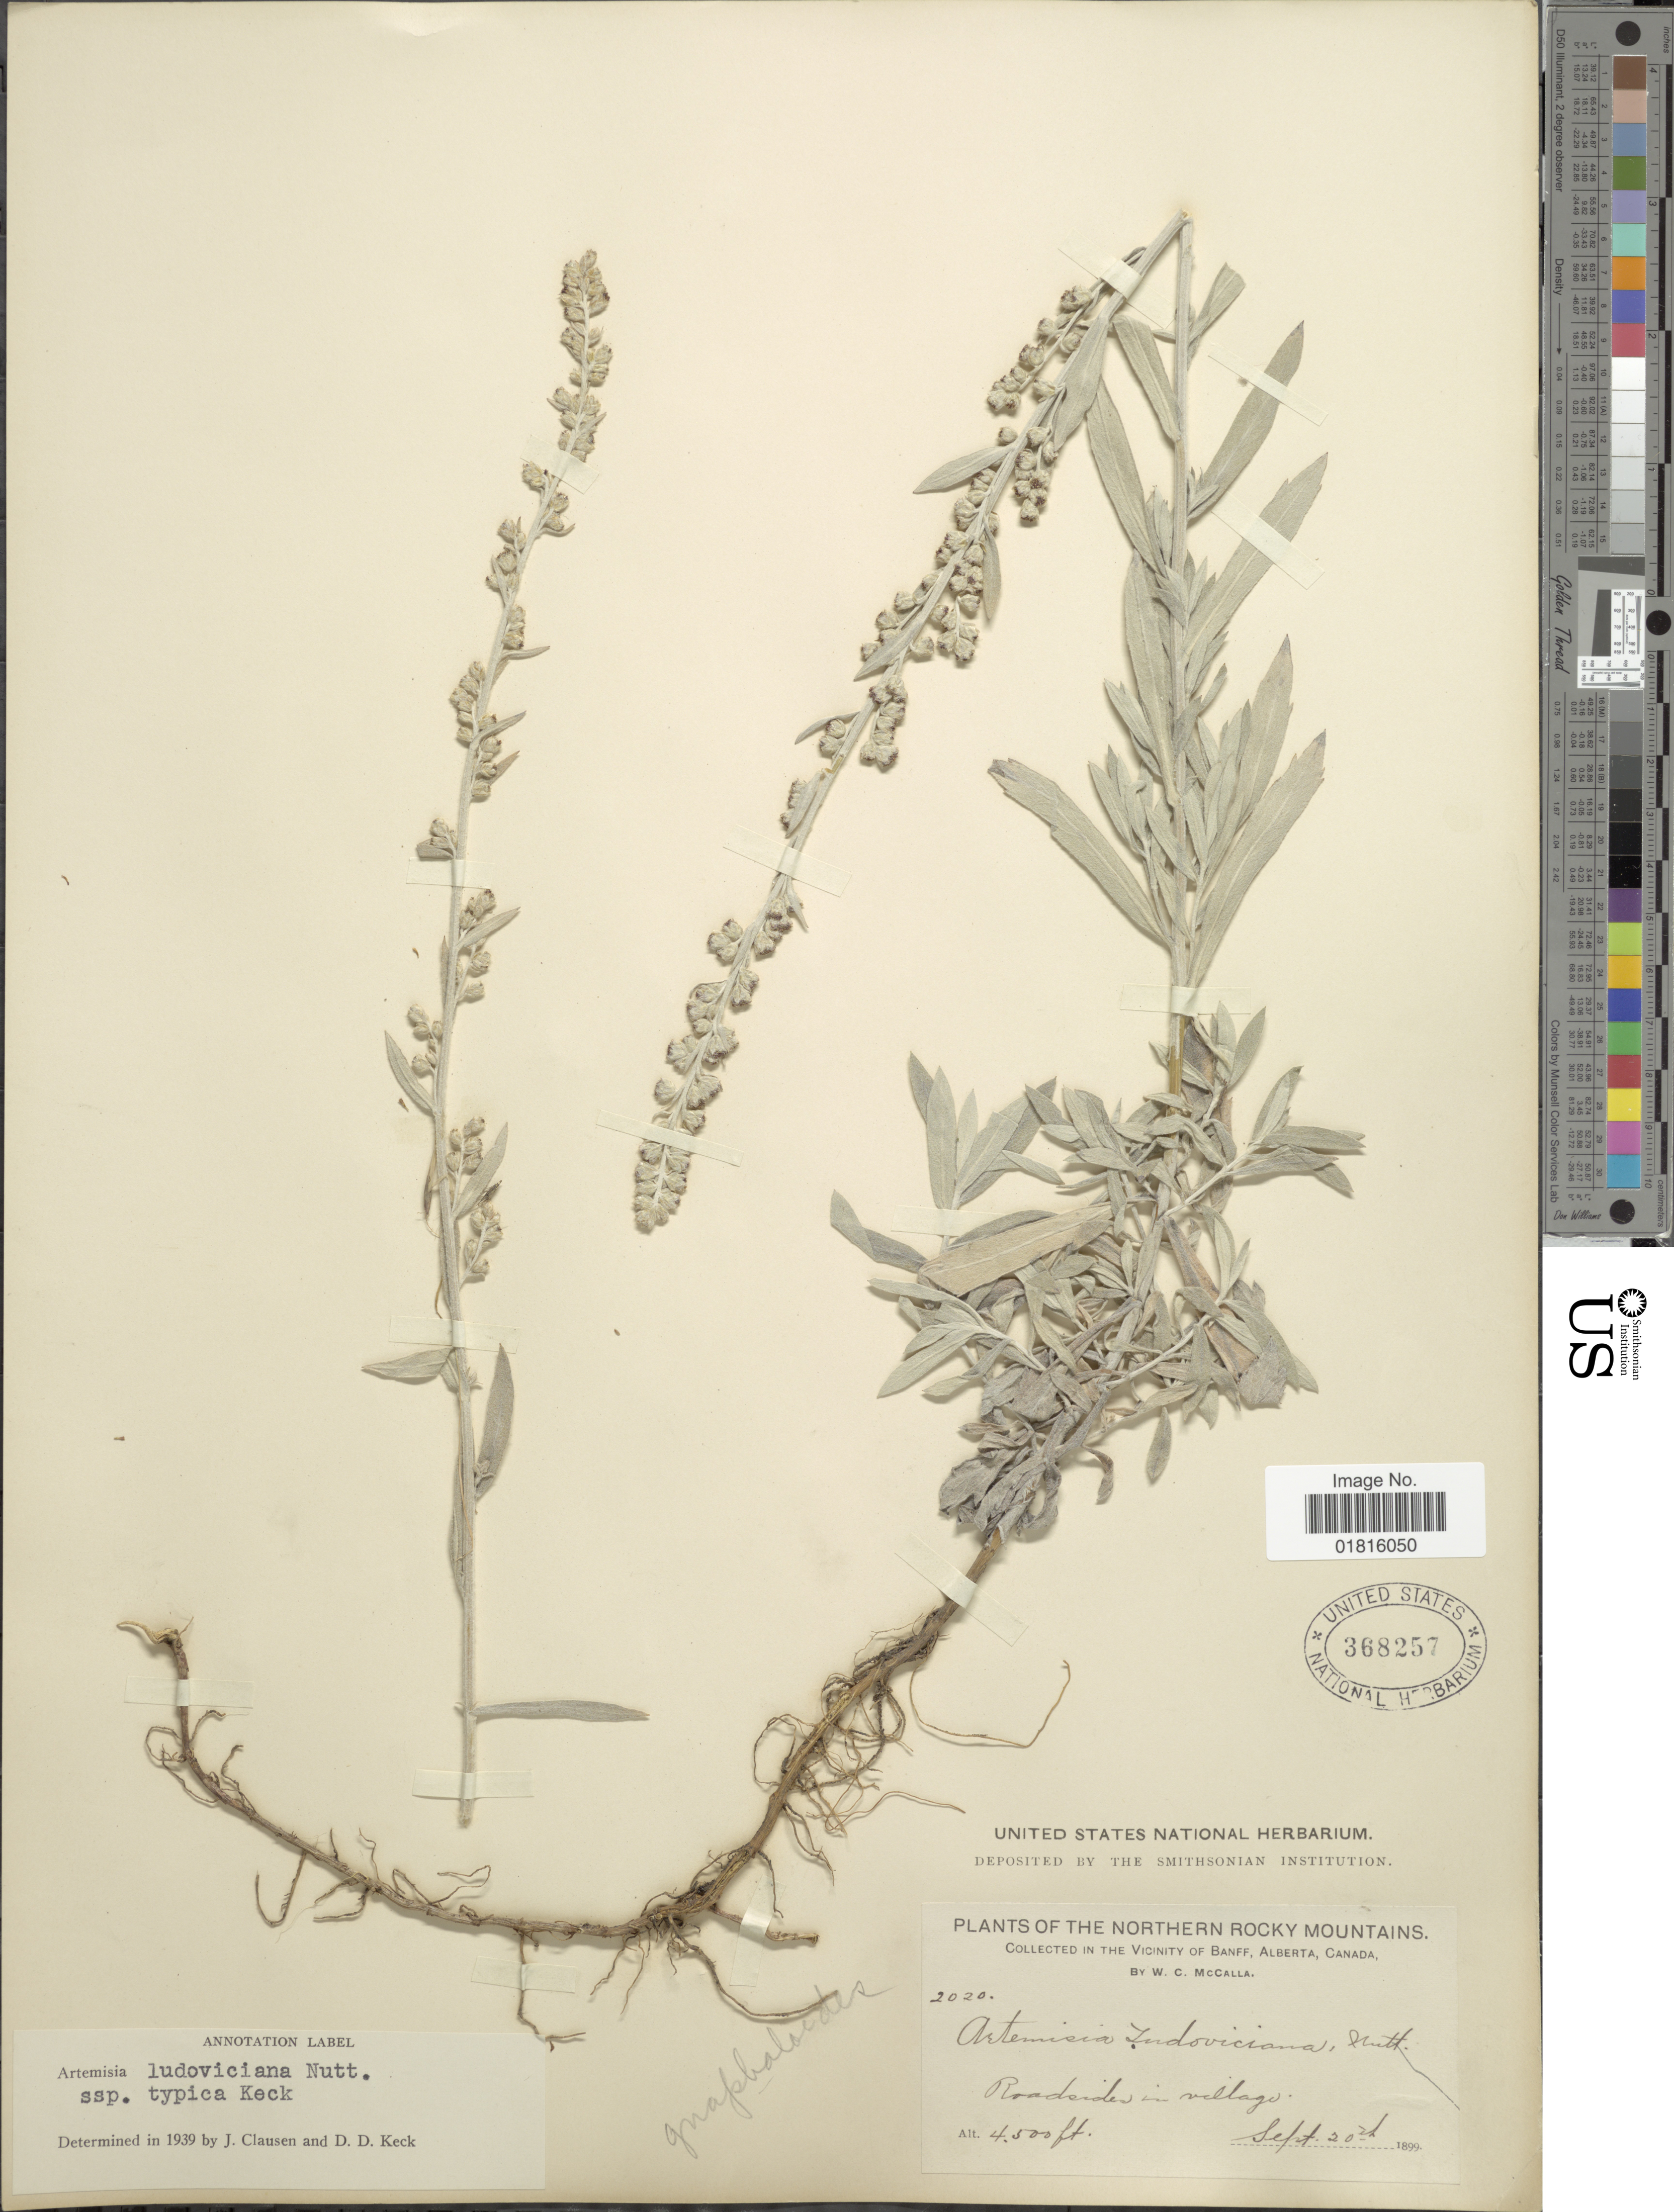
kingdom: Plantae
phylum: Tracheophyta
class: Magnoliopsida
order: Asterales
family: Asteraceae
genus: Artemisia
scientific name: Artemisia ludoviciana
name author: Nutt.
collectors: W. McCalla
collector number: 2020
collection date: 1899-09-20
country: Canada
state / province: Alberta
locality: In the vicinity of Banff, Roadside in village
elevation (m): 1372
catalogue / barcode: US 368257